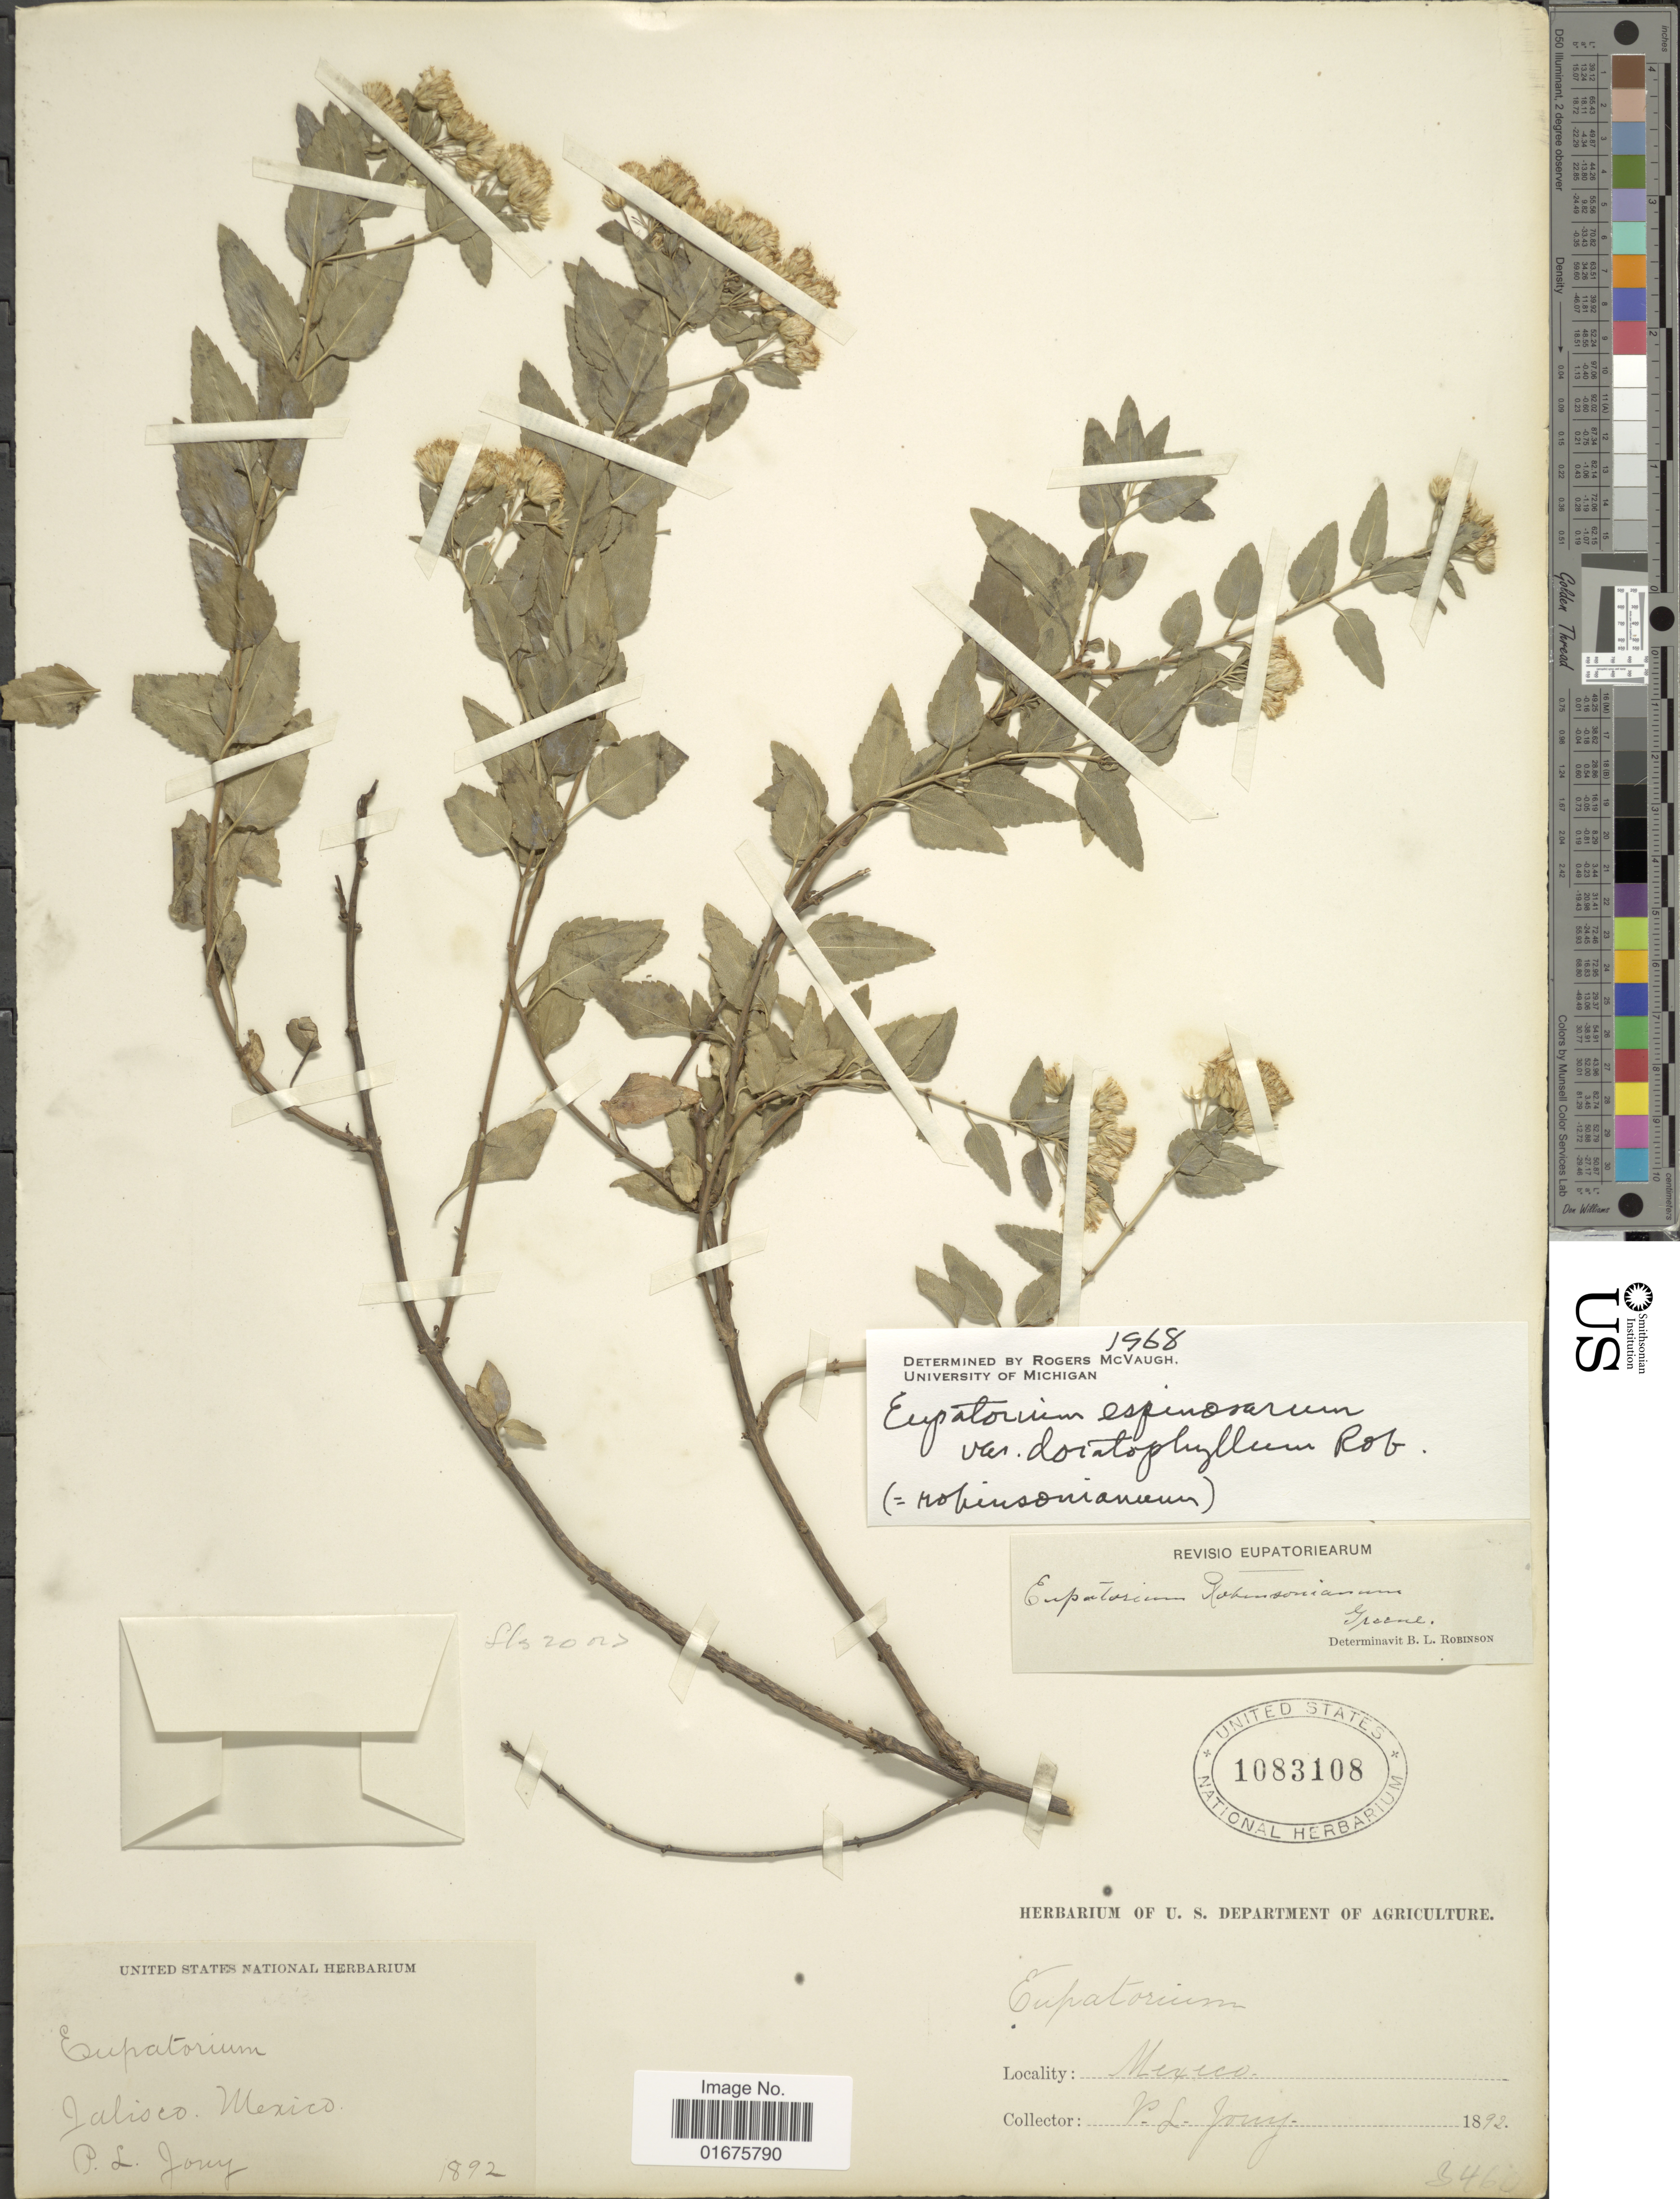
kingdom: Plantae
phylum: Tracheophyta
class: Magnoliopsida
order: Asterales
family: Asteraceae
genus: Ageratina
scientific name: Ageratina espinosarum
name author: (A. Gray) R.M. King & H. Rob.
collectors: P. Jouy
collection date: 1892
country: Mexico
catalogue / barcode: US 1083108